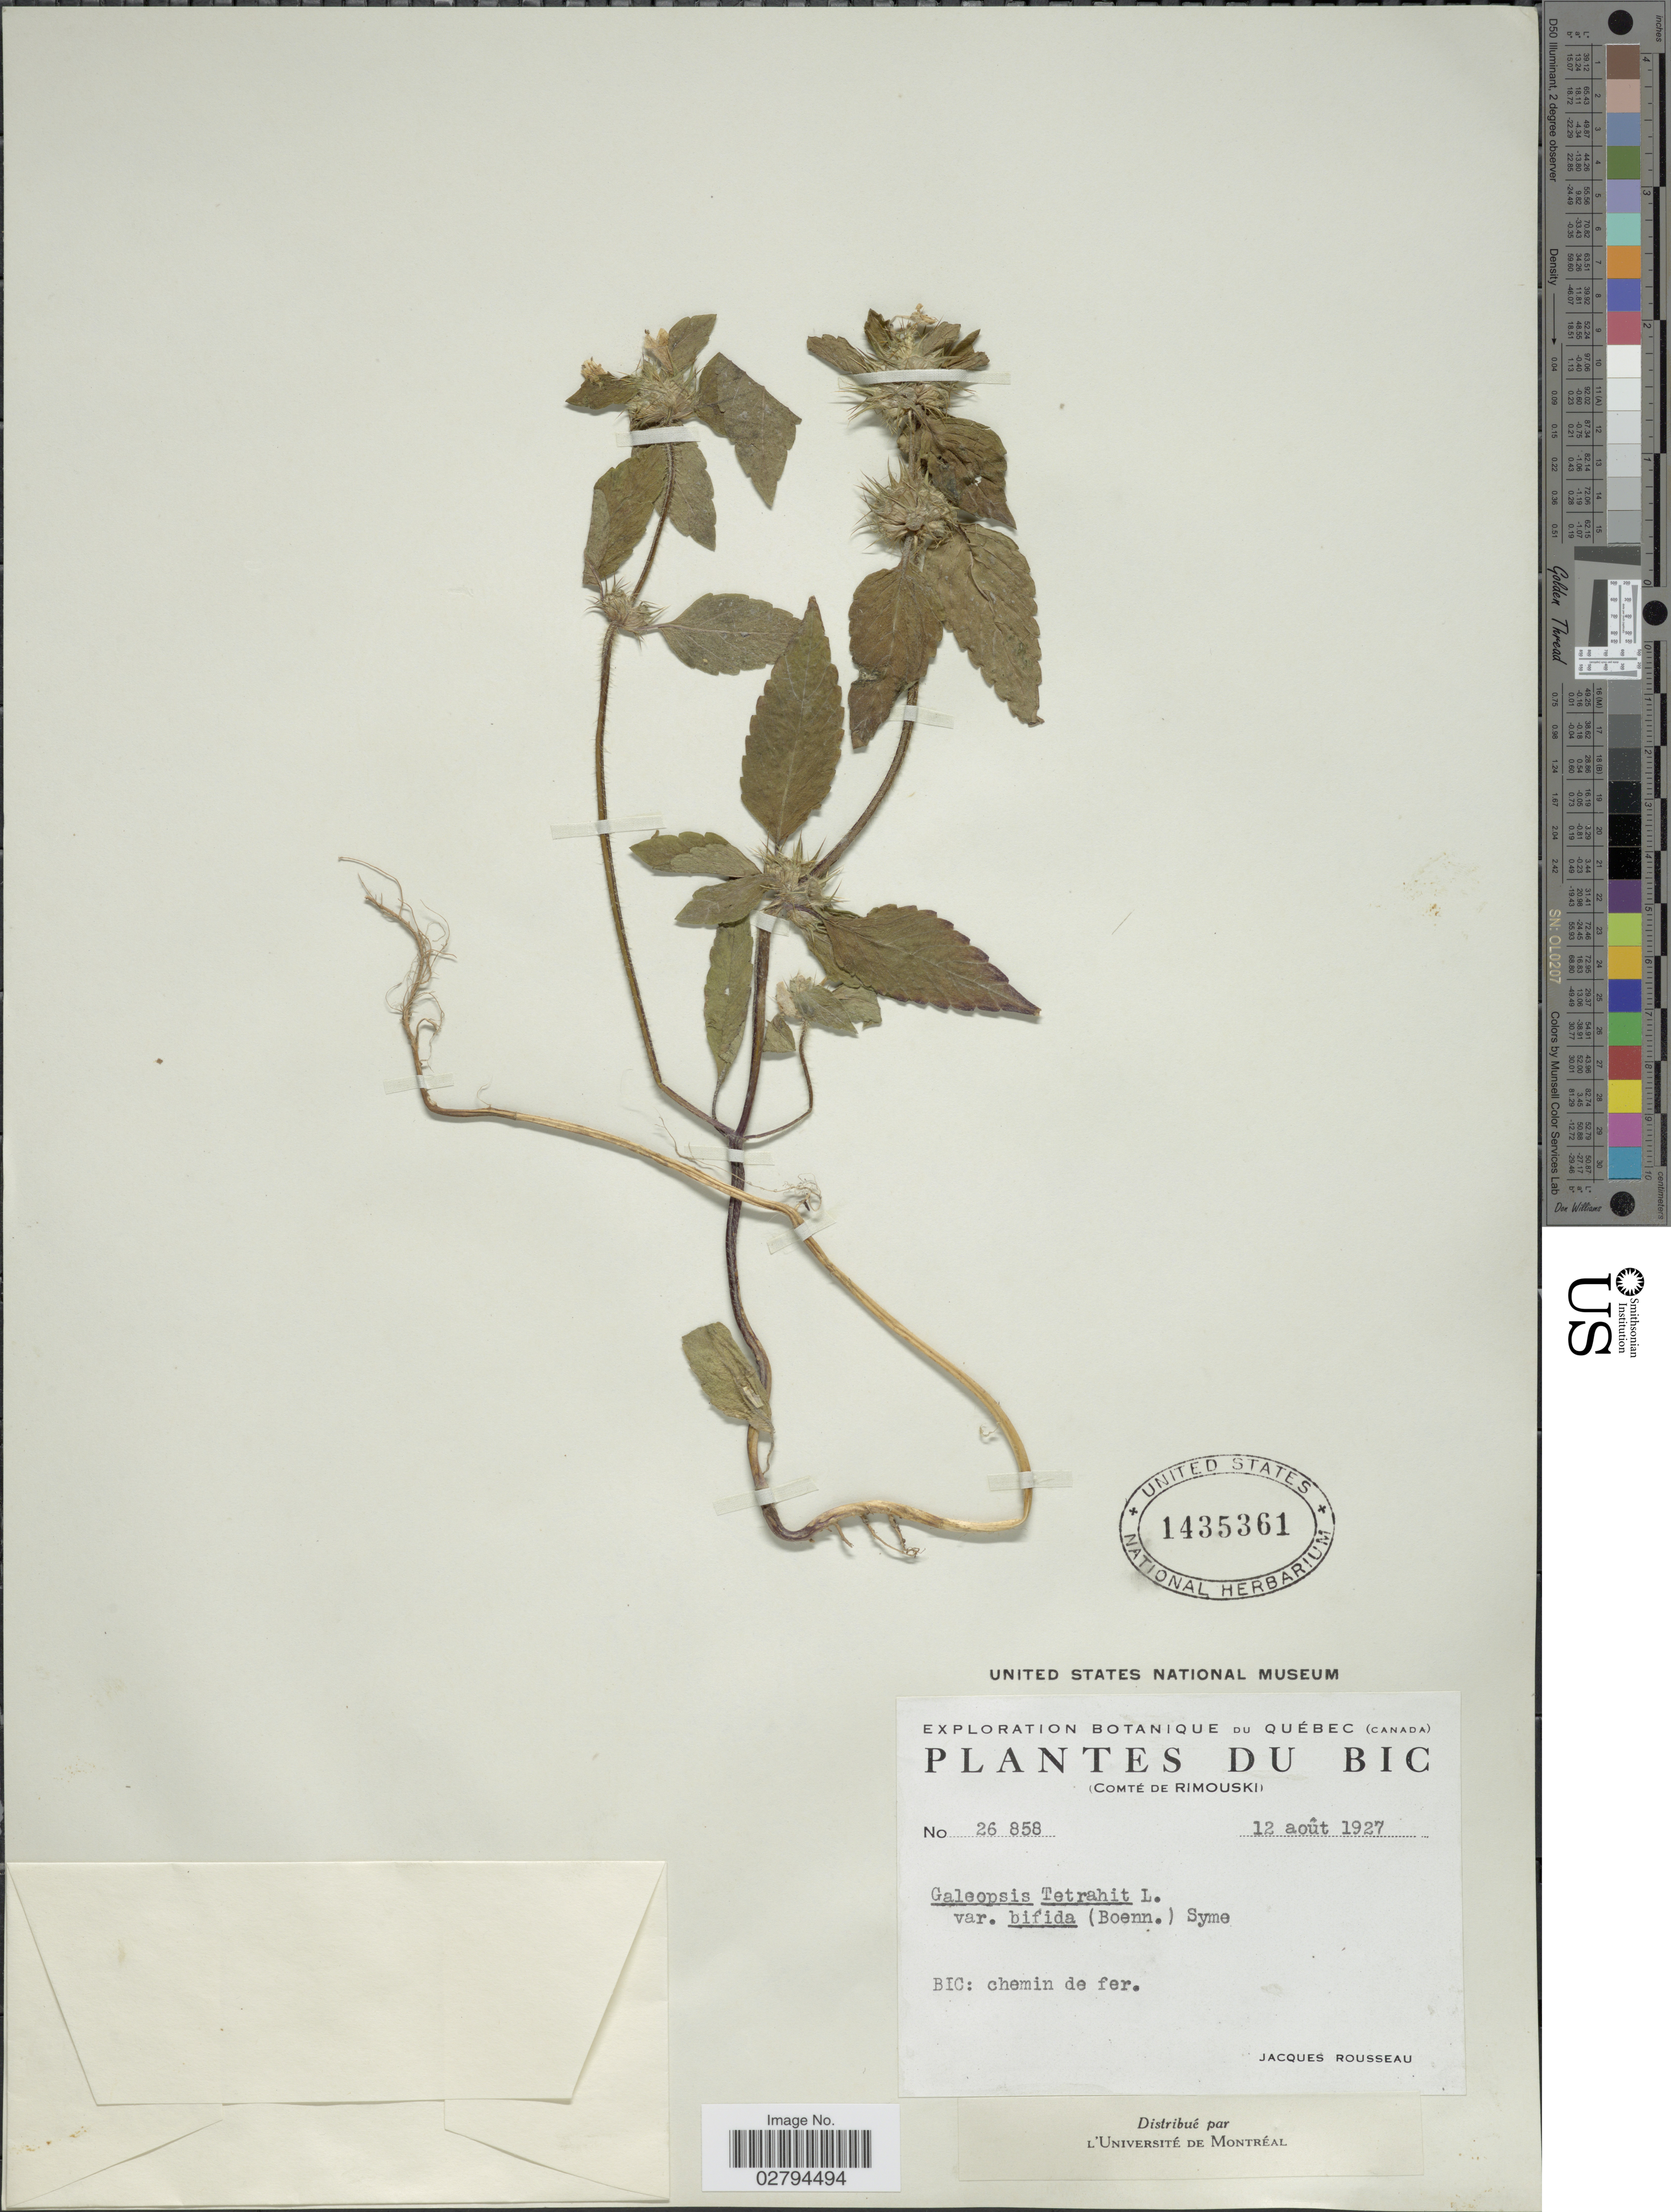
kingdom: Plantae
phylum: Tracheophyta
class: Magnoliopsida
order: Lamiales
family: Lamiaceae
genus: Galeopsis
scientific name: Galeopsis tetrahit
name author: L.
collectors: J. Rousseau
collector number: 26858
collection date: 1927-08-12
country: Canada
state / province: Quebec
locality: Bic. (Comté de Rimouski). Bic: chemin de fer.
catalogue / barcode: US 1435361